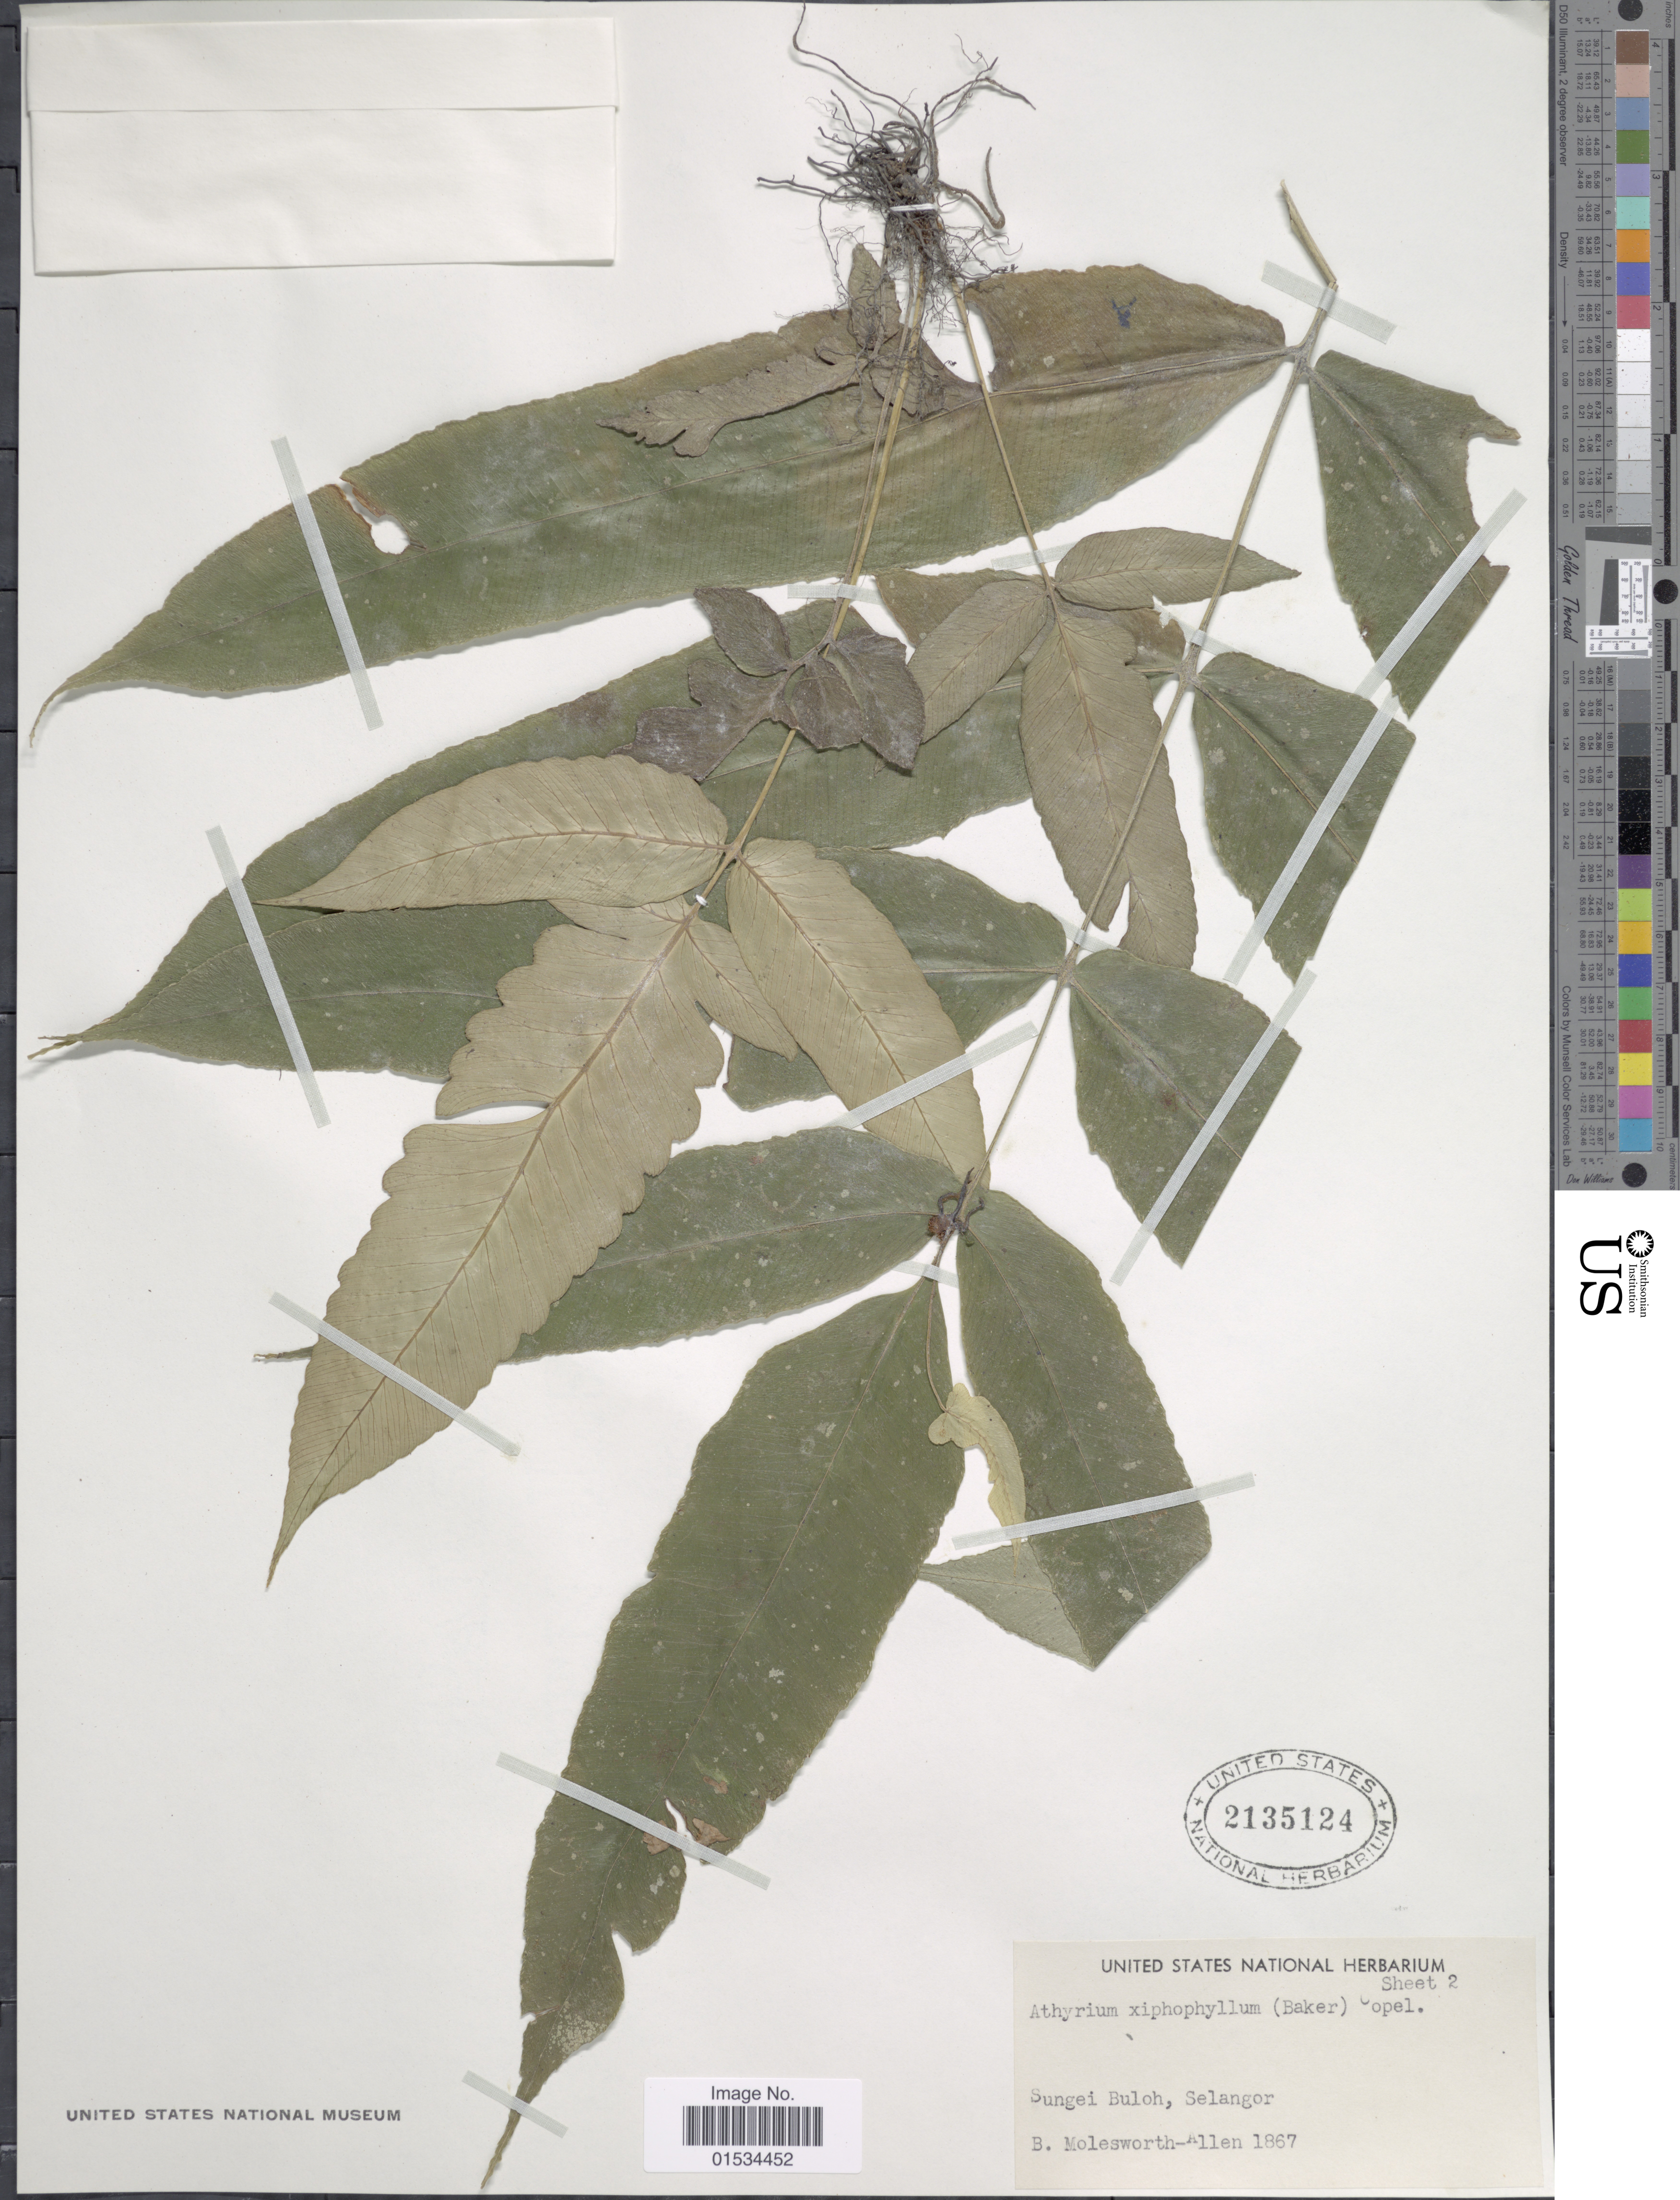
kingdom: Plantae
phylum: Tracheophyta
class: Polypodiopsida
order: Polypodiales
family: Athyriaceae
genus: Diplazium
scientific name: Diplazium xiphophyllum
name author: (Baker) C. Chr.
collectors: B. E. G. Molesworth-Allen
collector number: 1867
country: Malaysia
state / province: Selangor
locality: Sungei Buloh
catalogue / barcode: US 2135124